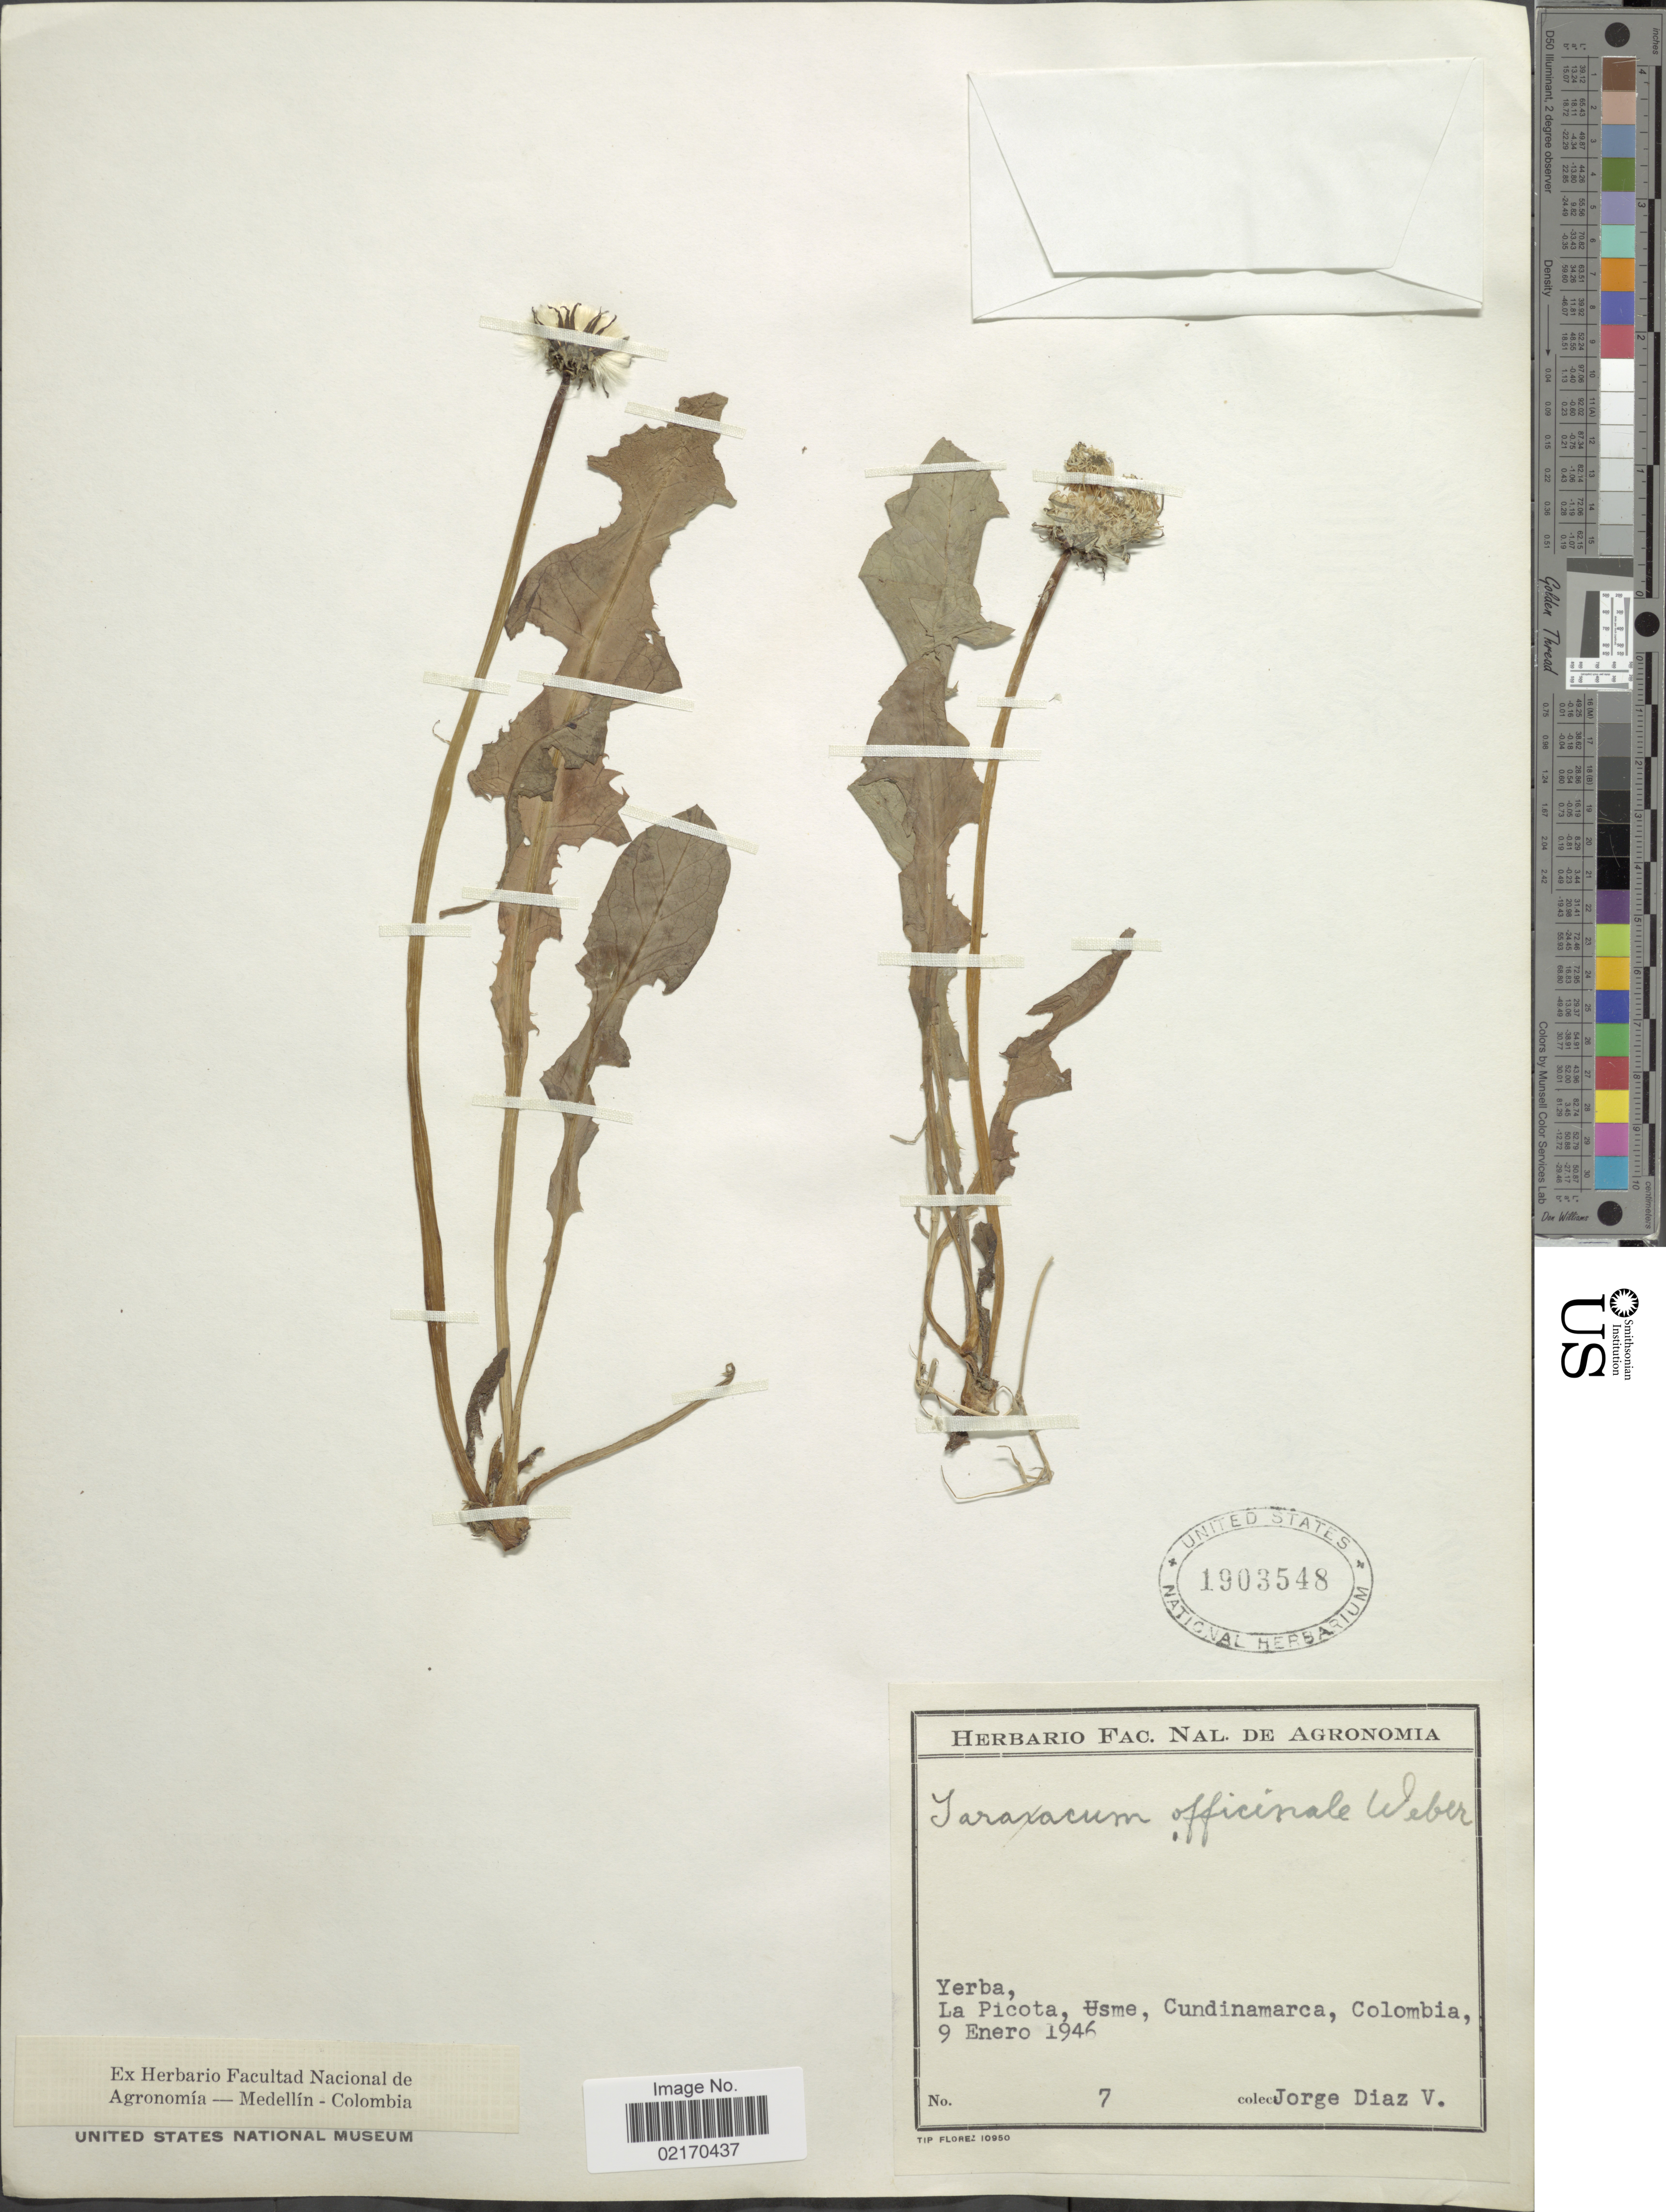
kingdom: Plantae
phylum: Tracheophyta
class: Magnoliopsida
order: Asterales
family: Asteraceae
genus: Taraxacum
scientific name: Taraxacum officinale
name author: G.H. Weber ex F.H. Wigg.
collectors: J. Diaz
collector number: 7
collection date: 1946-01-09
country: Colombia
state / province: Cundinamarca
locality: Yerba, La Picota, Usme, Cundinamarca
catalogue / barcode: US 1903548